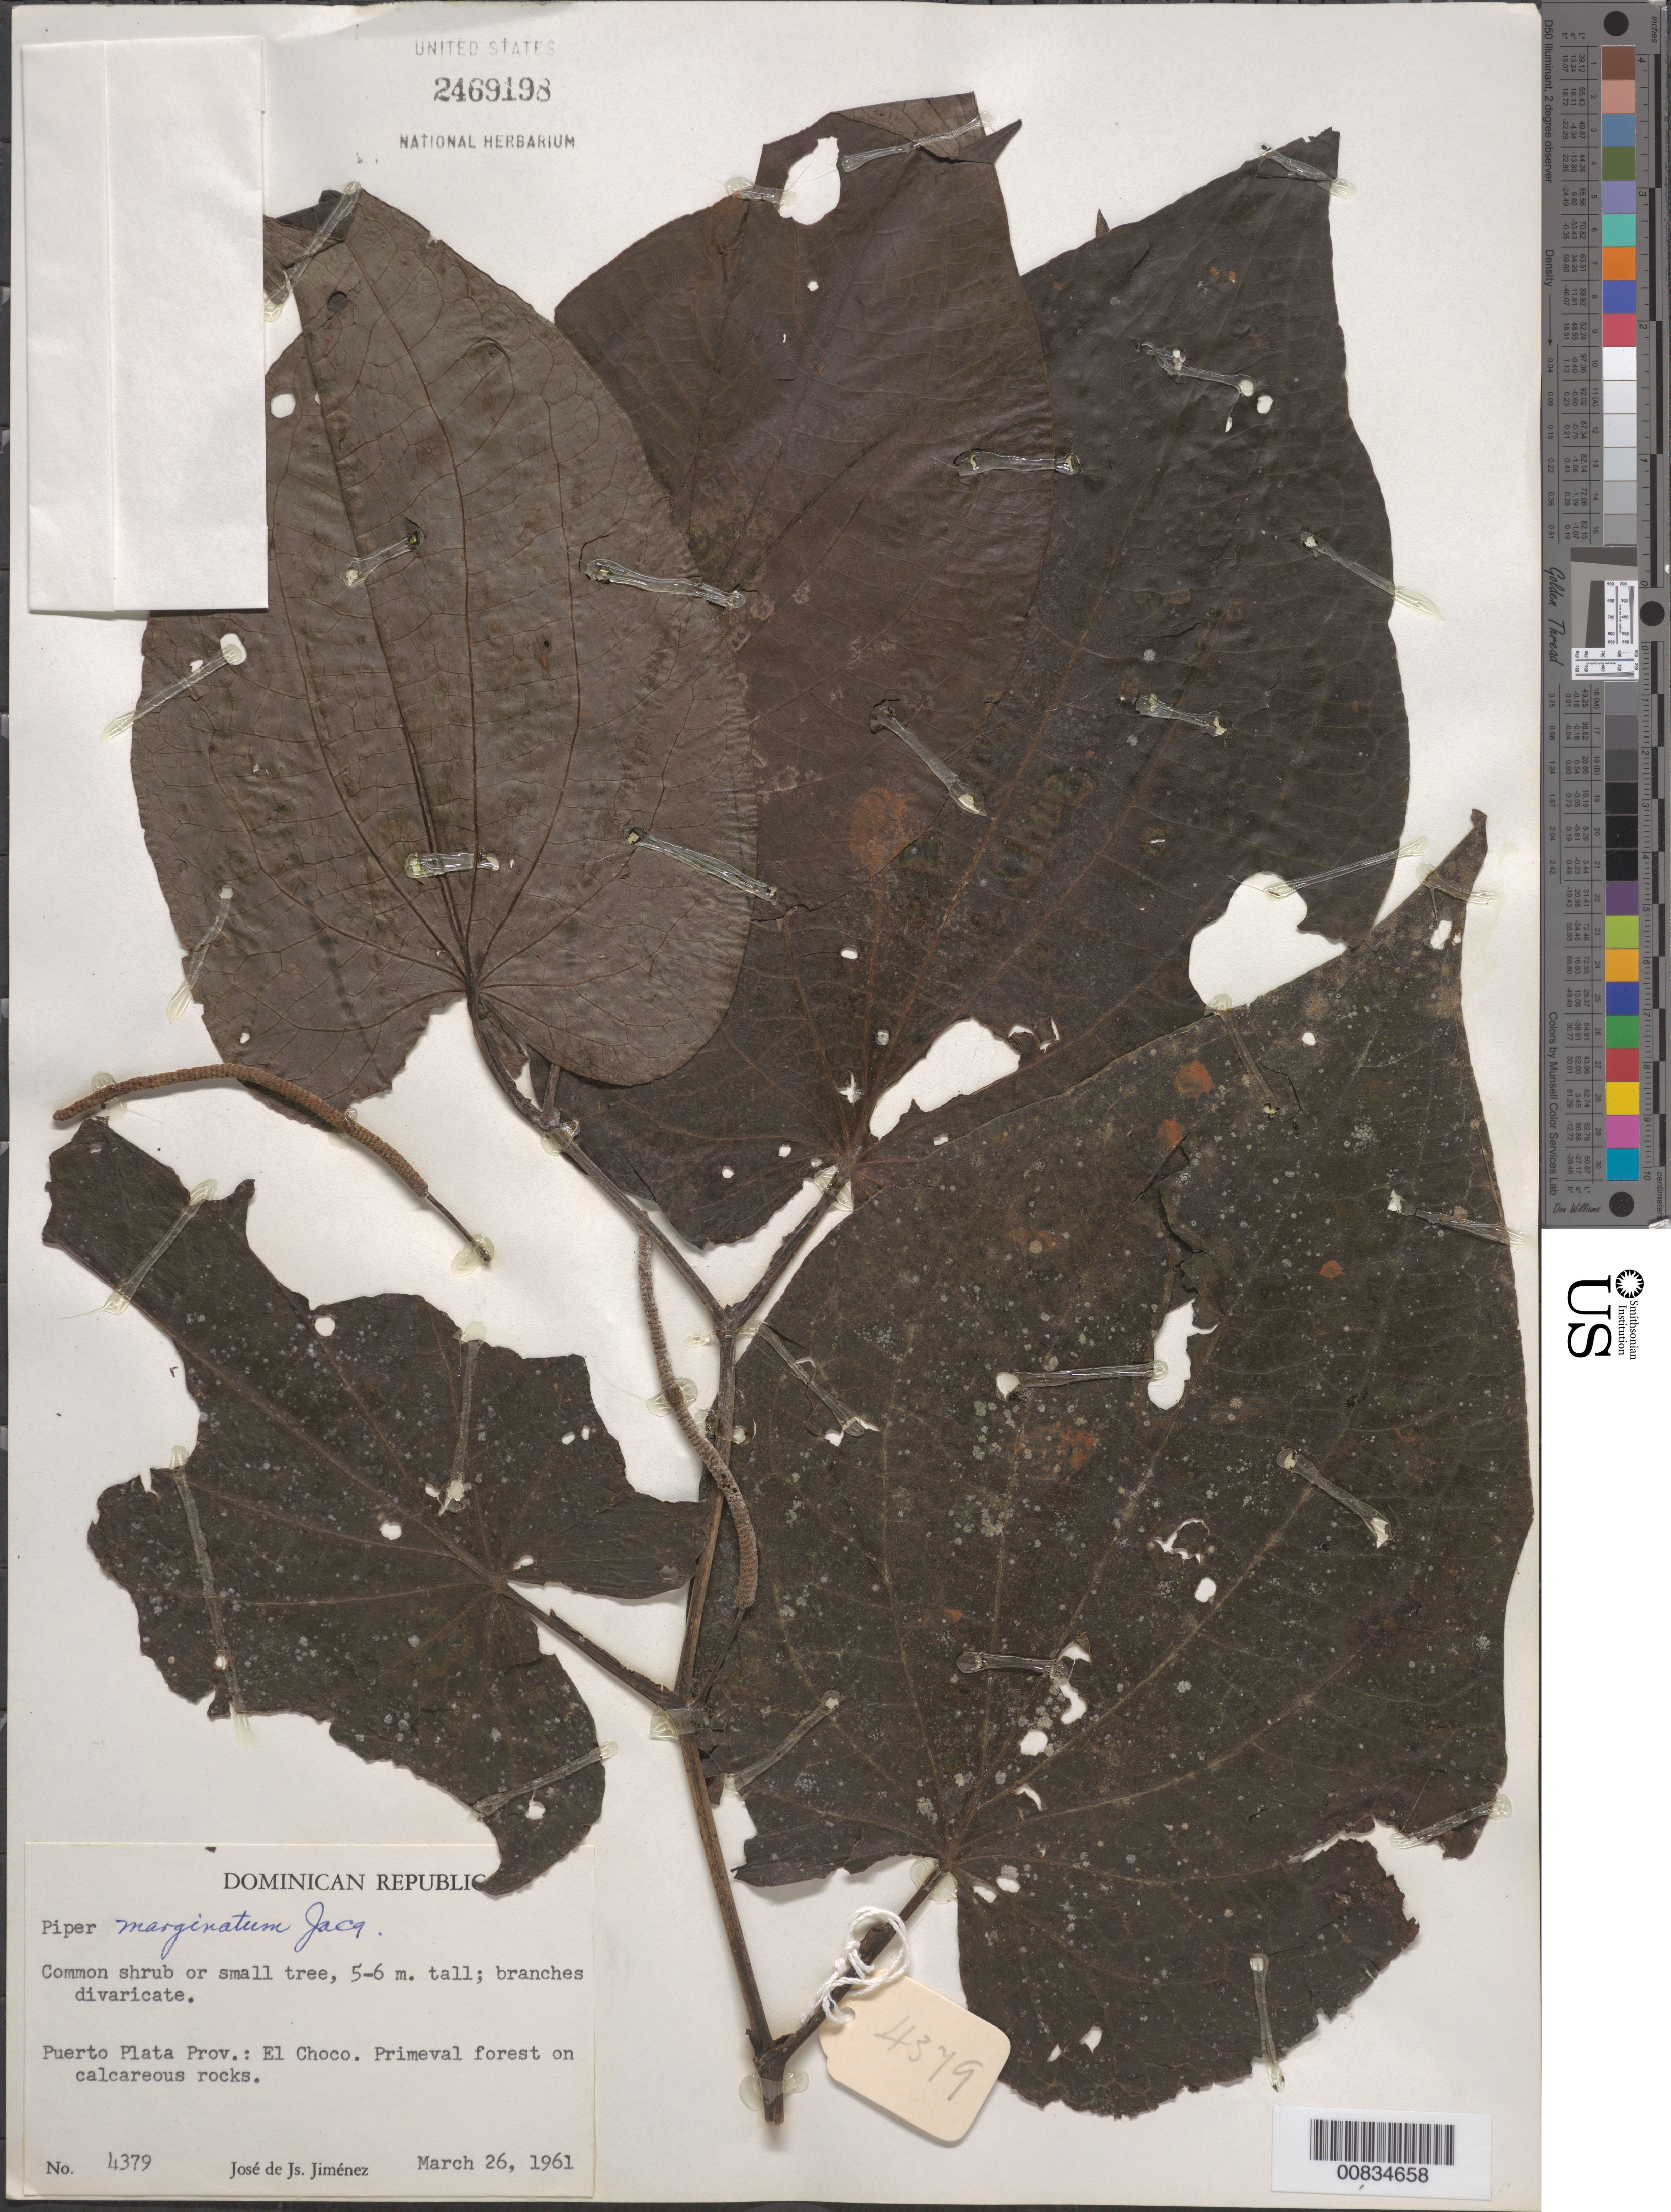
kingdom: Plantae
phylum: Tracheophyta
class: Magnoliopsida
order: Piperales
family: Piperaceae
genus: Piper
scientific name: Piper marginatum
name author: Jacq.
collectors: J. J. Jiménez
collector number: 4379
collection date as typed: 26 Mar 1961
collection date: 1961-03-26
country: Dominican Republic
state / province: Puerto Plata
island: Hispaniola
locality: El Choco.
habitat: Primeval forest on calcareous rocks.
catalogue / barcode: US 2469198